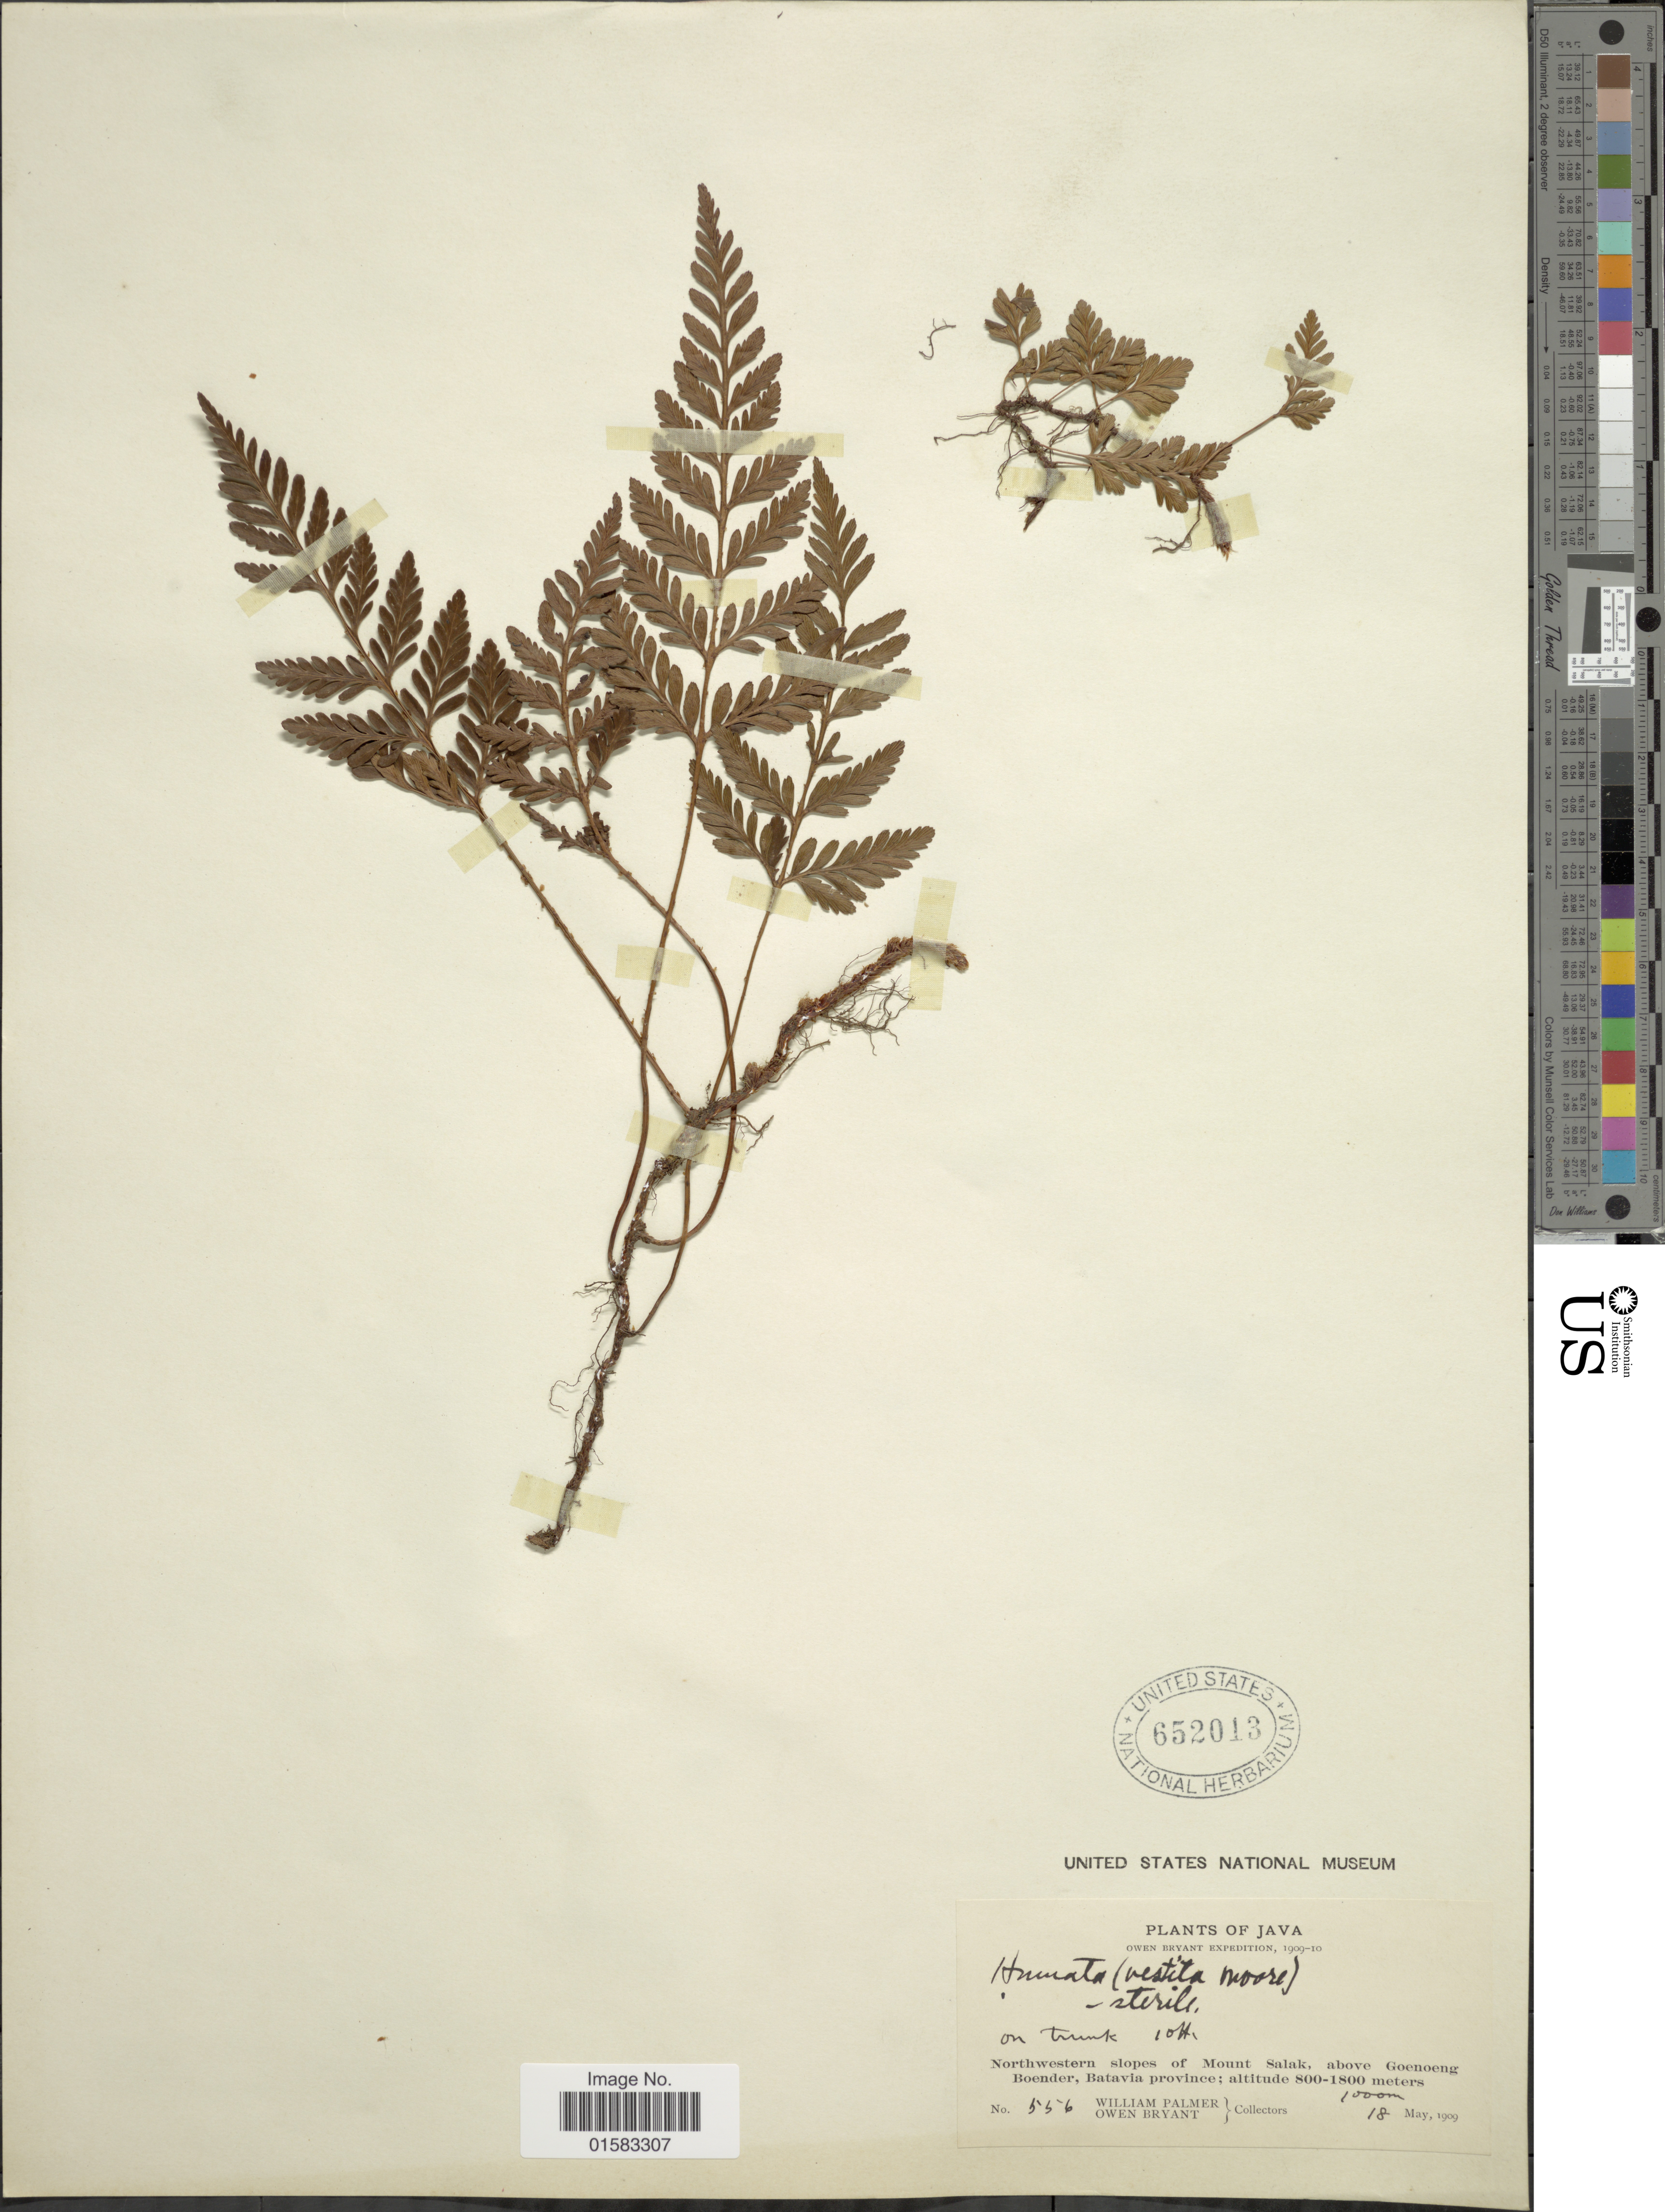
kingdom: Plantae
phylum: Tracheophyta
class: Polypodiopsida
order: Polypodiales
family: Davalliaceae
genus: Davallia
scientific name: Davallia repens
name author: (L. f.) Kuhn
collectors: W. Palmer & O. Bryant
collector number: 556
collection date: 1909-05-18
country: Indonesia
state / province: Java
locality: Northwestern slopes of Mount Salak, above Goenoneg Boender, Batavia Province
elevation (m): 1000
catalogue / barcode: US 652013